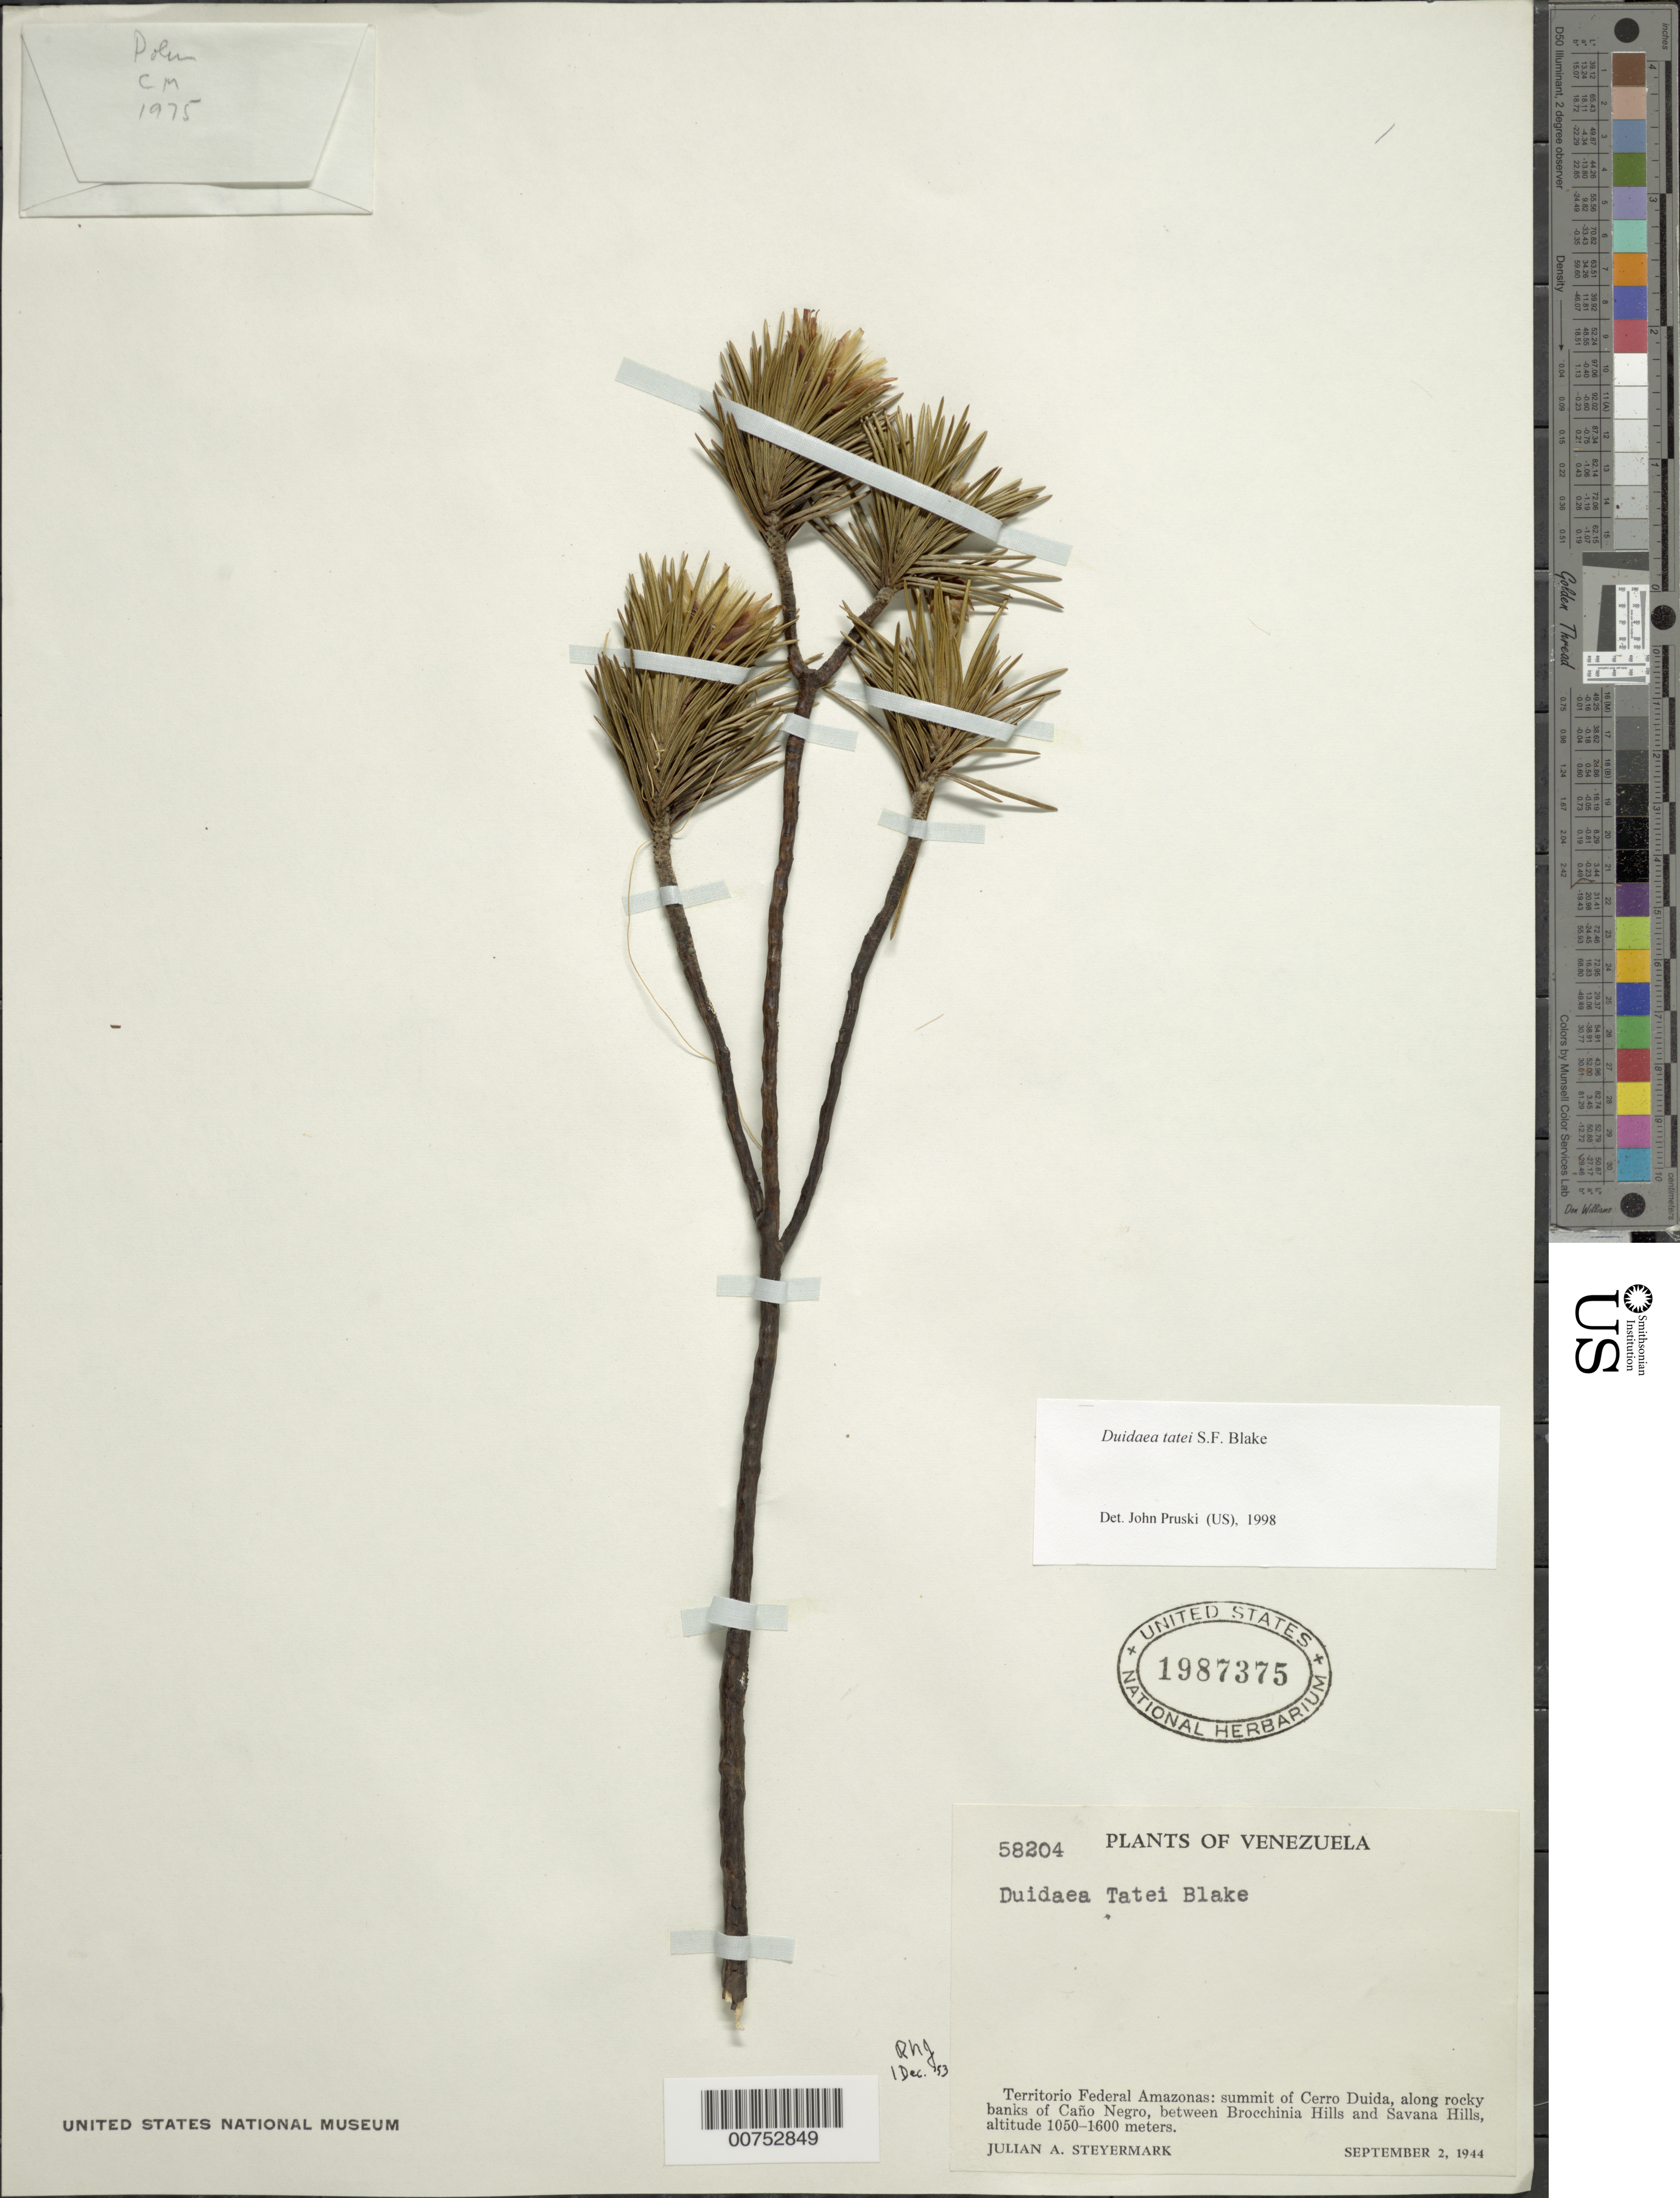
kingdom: Plantae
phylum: Tracheophyta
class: Magnoliopsida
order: Asterales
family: Asteraceae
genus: Duidaea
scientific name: Duidaea tatei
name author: S.F. Blake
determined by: Pruski, J. F.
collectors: J. Steyermark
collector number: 58204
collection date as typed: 2-Sep-44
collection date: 1944-09-02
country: Venezuela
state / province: Amazonas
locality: Cerro Duida, summit; Caño Negro, betw. Brocchinia Hills and Savanna Hills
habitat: Along rocky banks of stream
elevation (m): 1050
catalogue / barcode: US 1987375